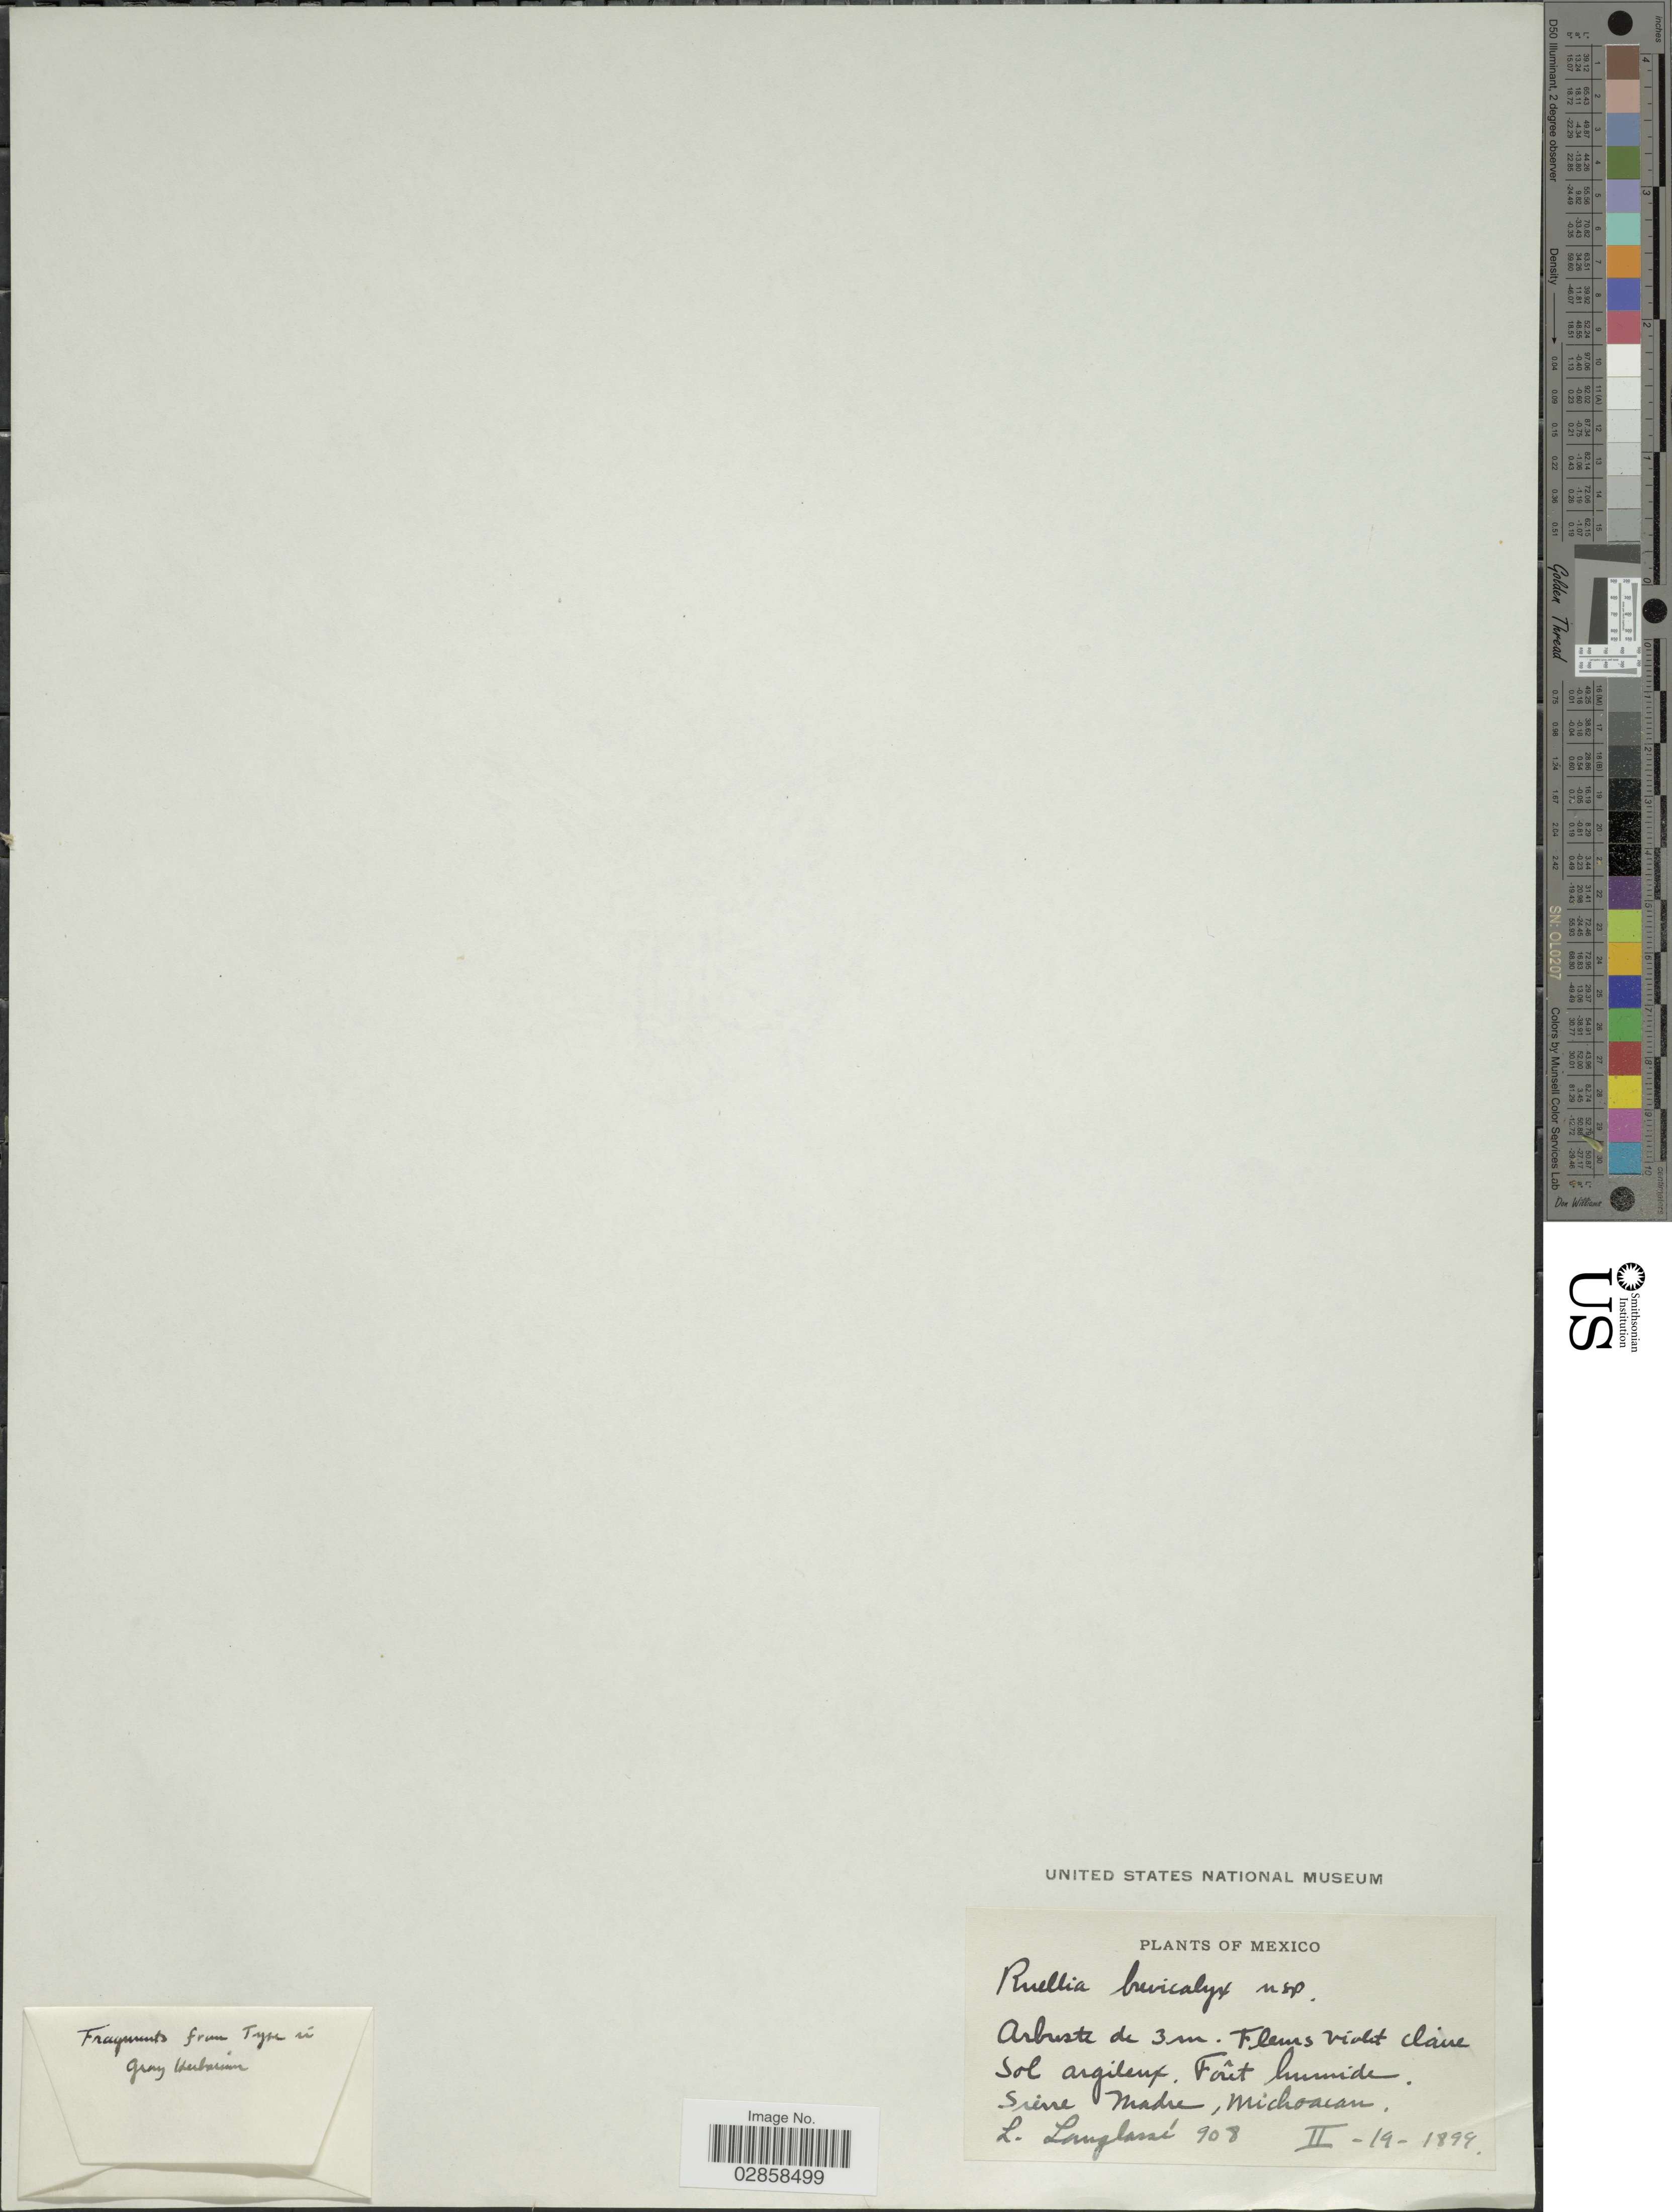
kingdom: Plantae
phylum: Tracheophyta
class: Magnoliopsida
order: Lamiales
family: Acanthaceae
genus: Ruellia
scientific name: Ruellia eumorphantha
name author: Lindau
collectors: E. Langlassé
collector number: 908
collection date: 1899-02-19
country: Mexico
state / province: Michoacán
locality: Sierre Madre.